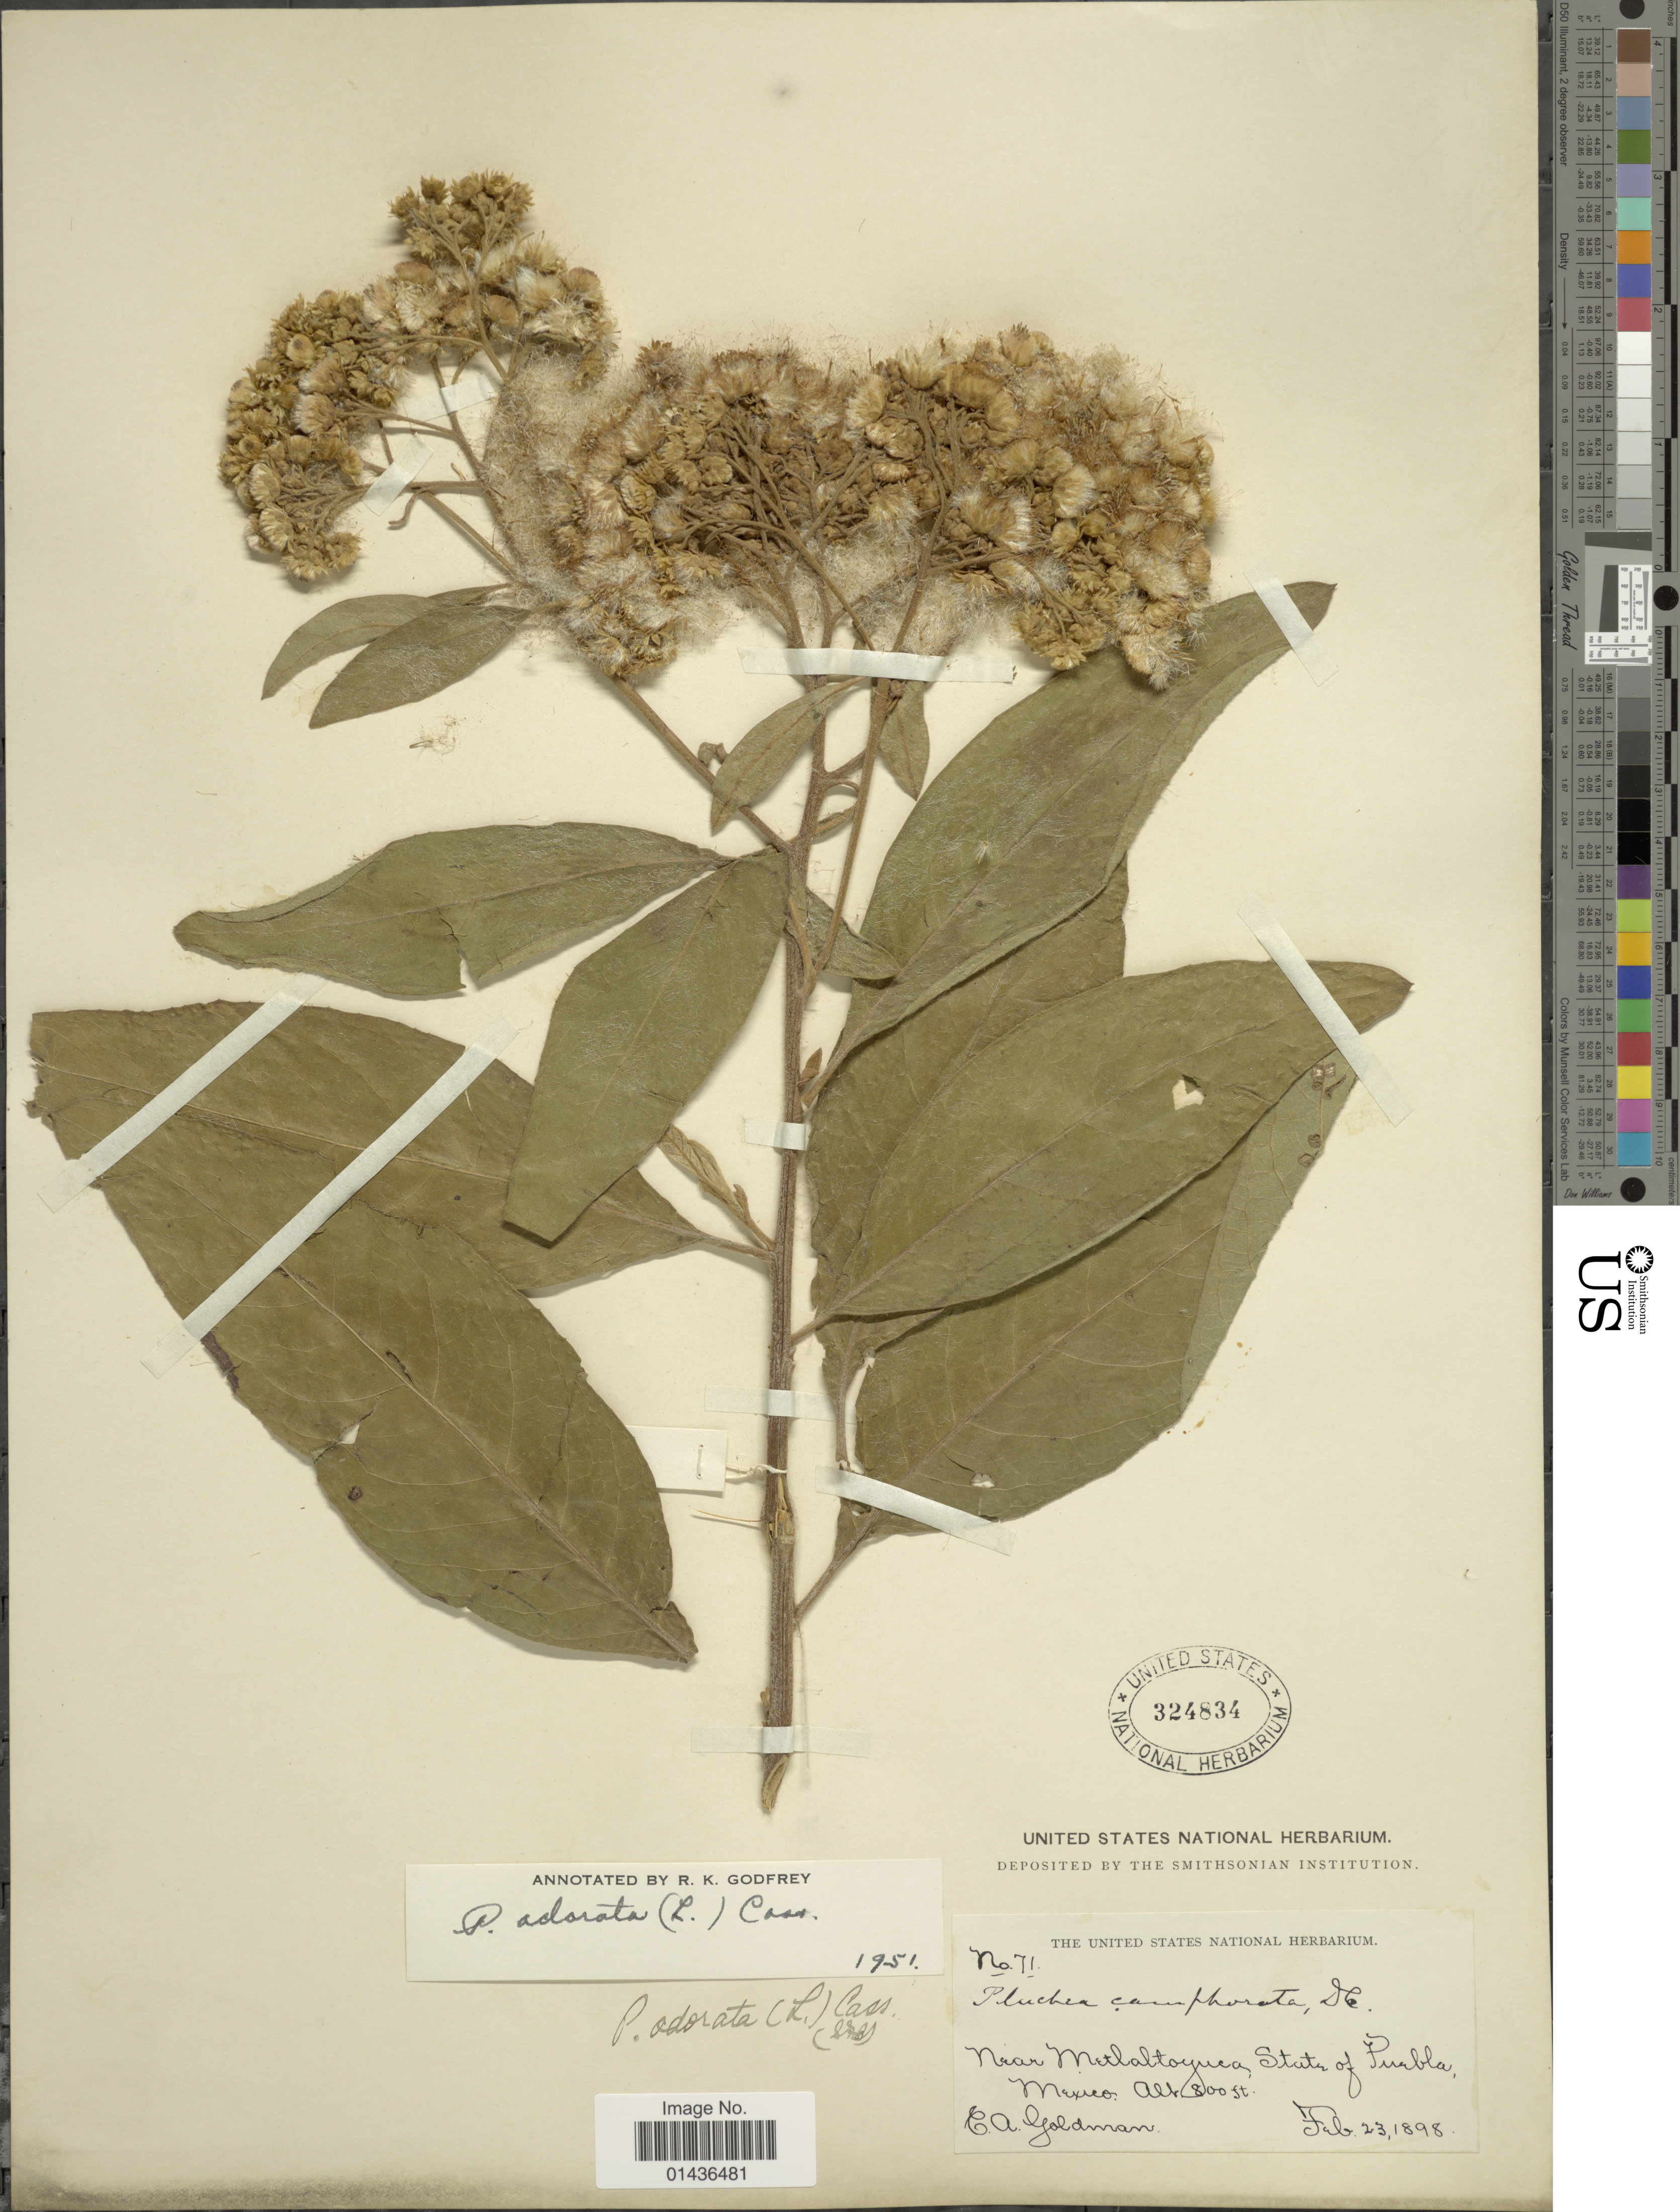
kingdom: Plantae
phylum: Tracheophyta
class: Magnoliopsida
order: Asterales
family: Asteraceae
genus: Pluchea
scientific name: Pluchea carolinensis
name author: (Jacq.) D. Don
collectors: E. A. Goldman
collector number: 71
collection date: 1898-02-23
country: Mexico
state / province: Puebla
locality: Near Metlaltoyuca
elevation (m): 244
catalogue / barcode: US 324834